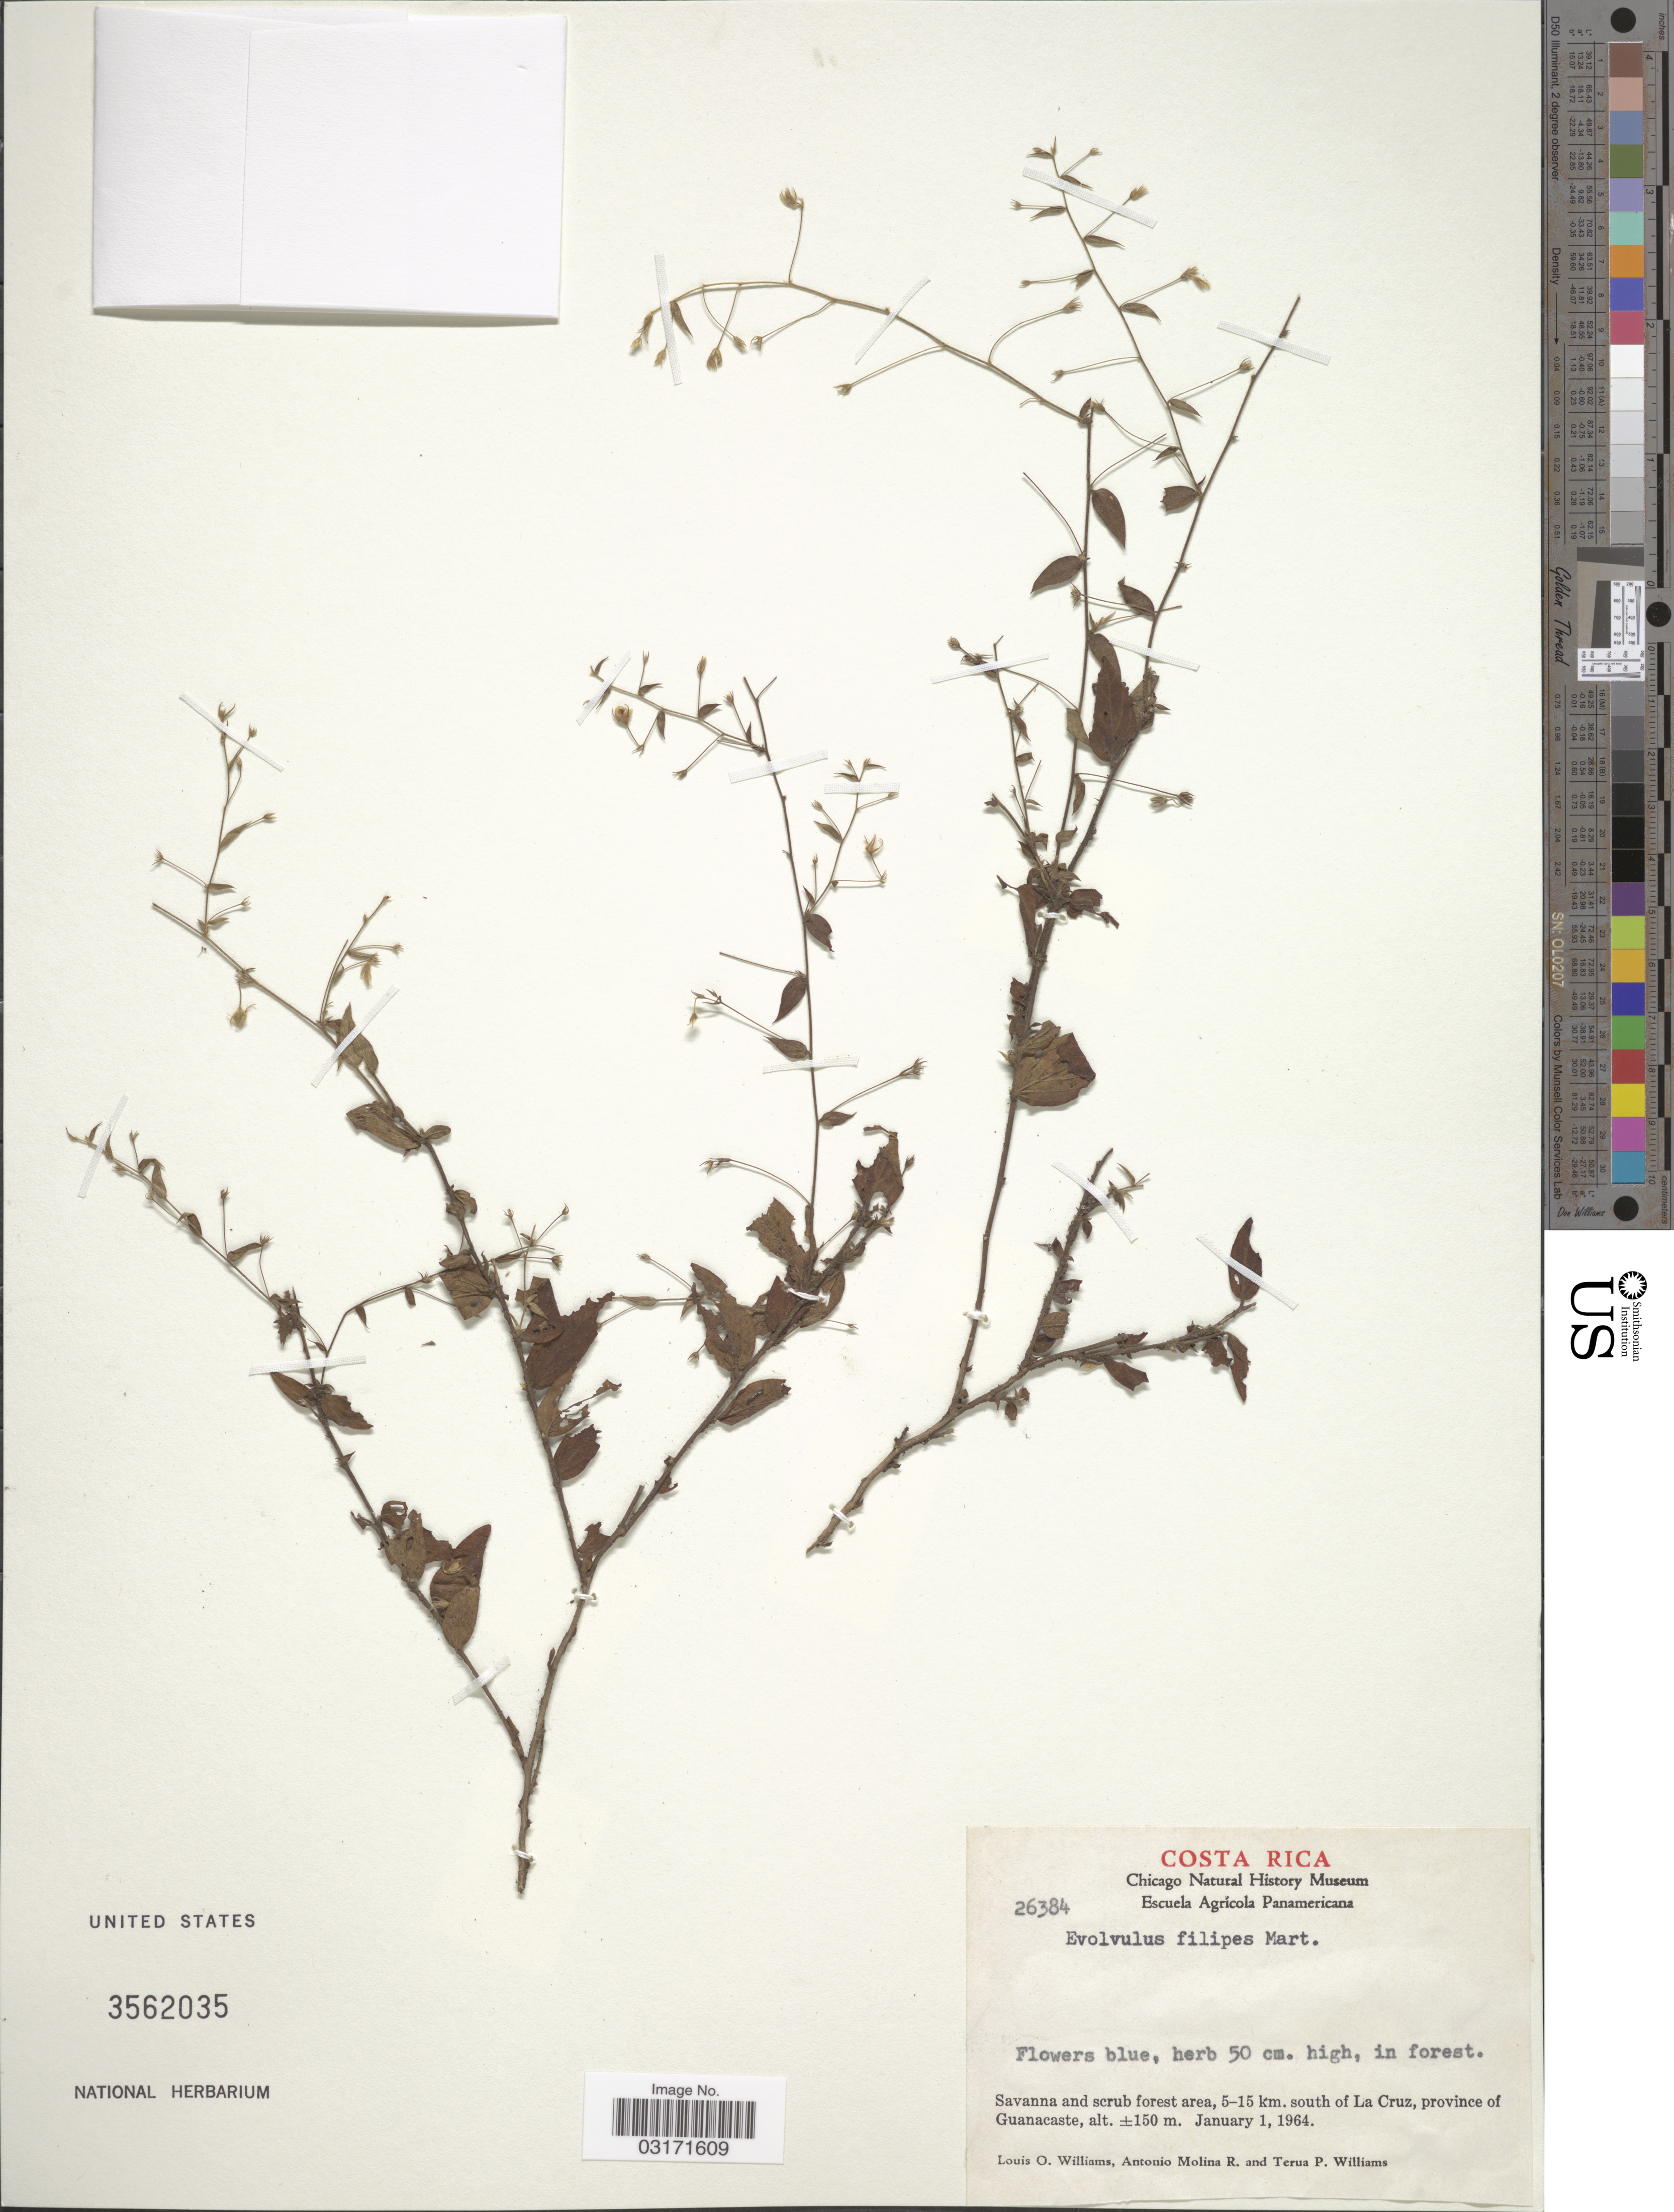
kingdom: Plantae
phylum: Tracheophyta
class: Magnoliopsida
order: Solanales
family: Convolvulaceae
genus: Evolvulus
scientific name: Evolvulus filipes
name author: Mart.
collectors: L. O. Williams, A. Molina R. & T. Williams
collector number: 26384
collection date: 1964-01-01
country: Costa Rica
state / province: Guanacaste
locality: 5-15 km. south of La Cruz.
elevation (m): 150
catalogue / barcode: US 3562035